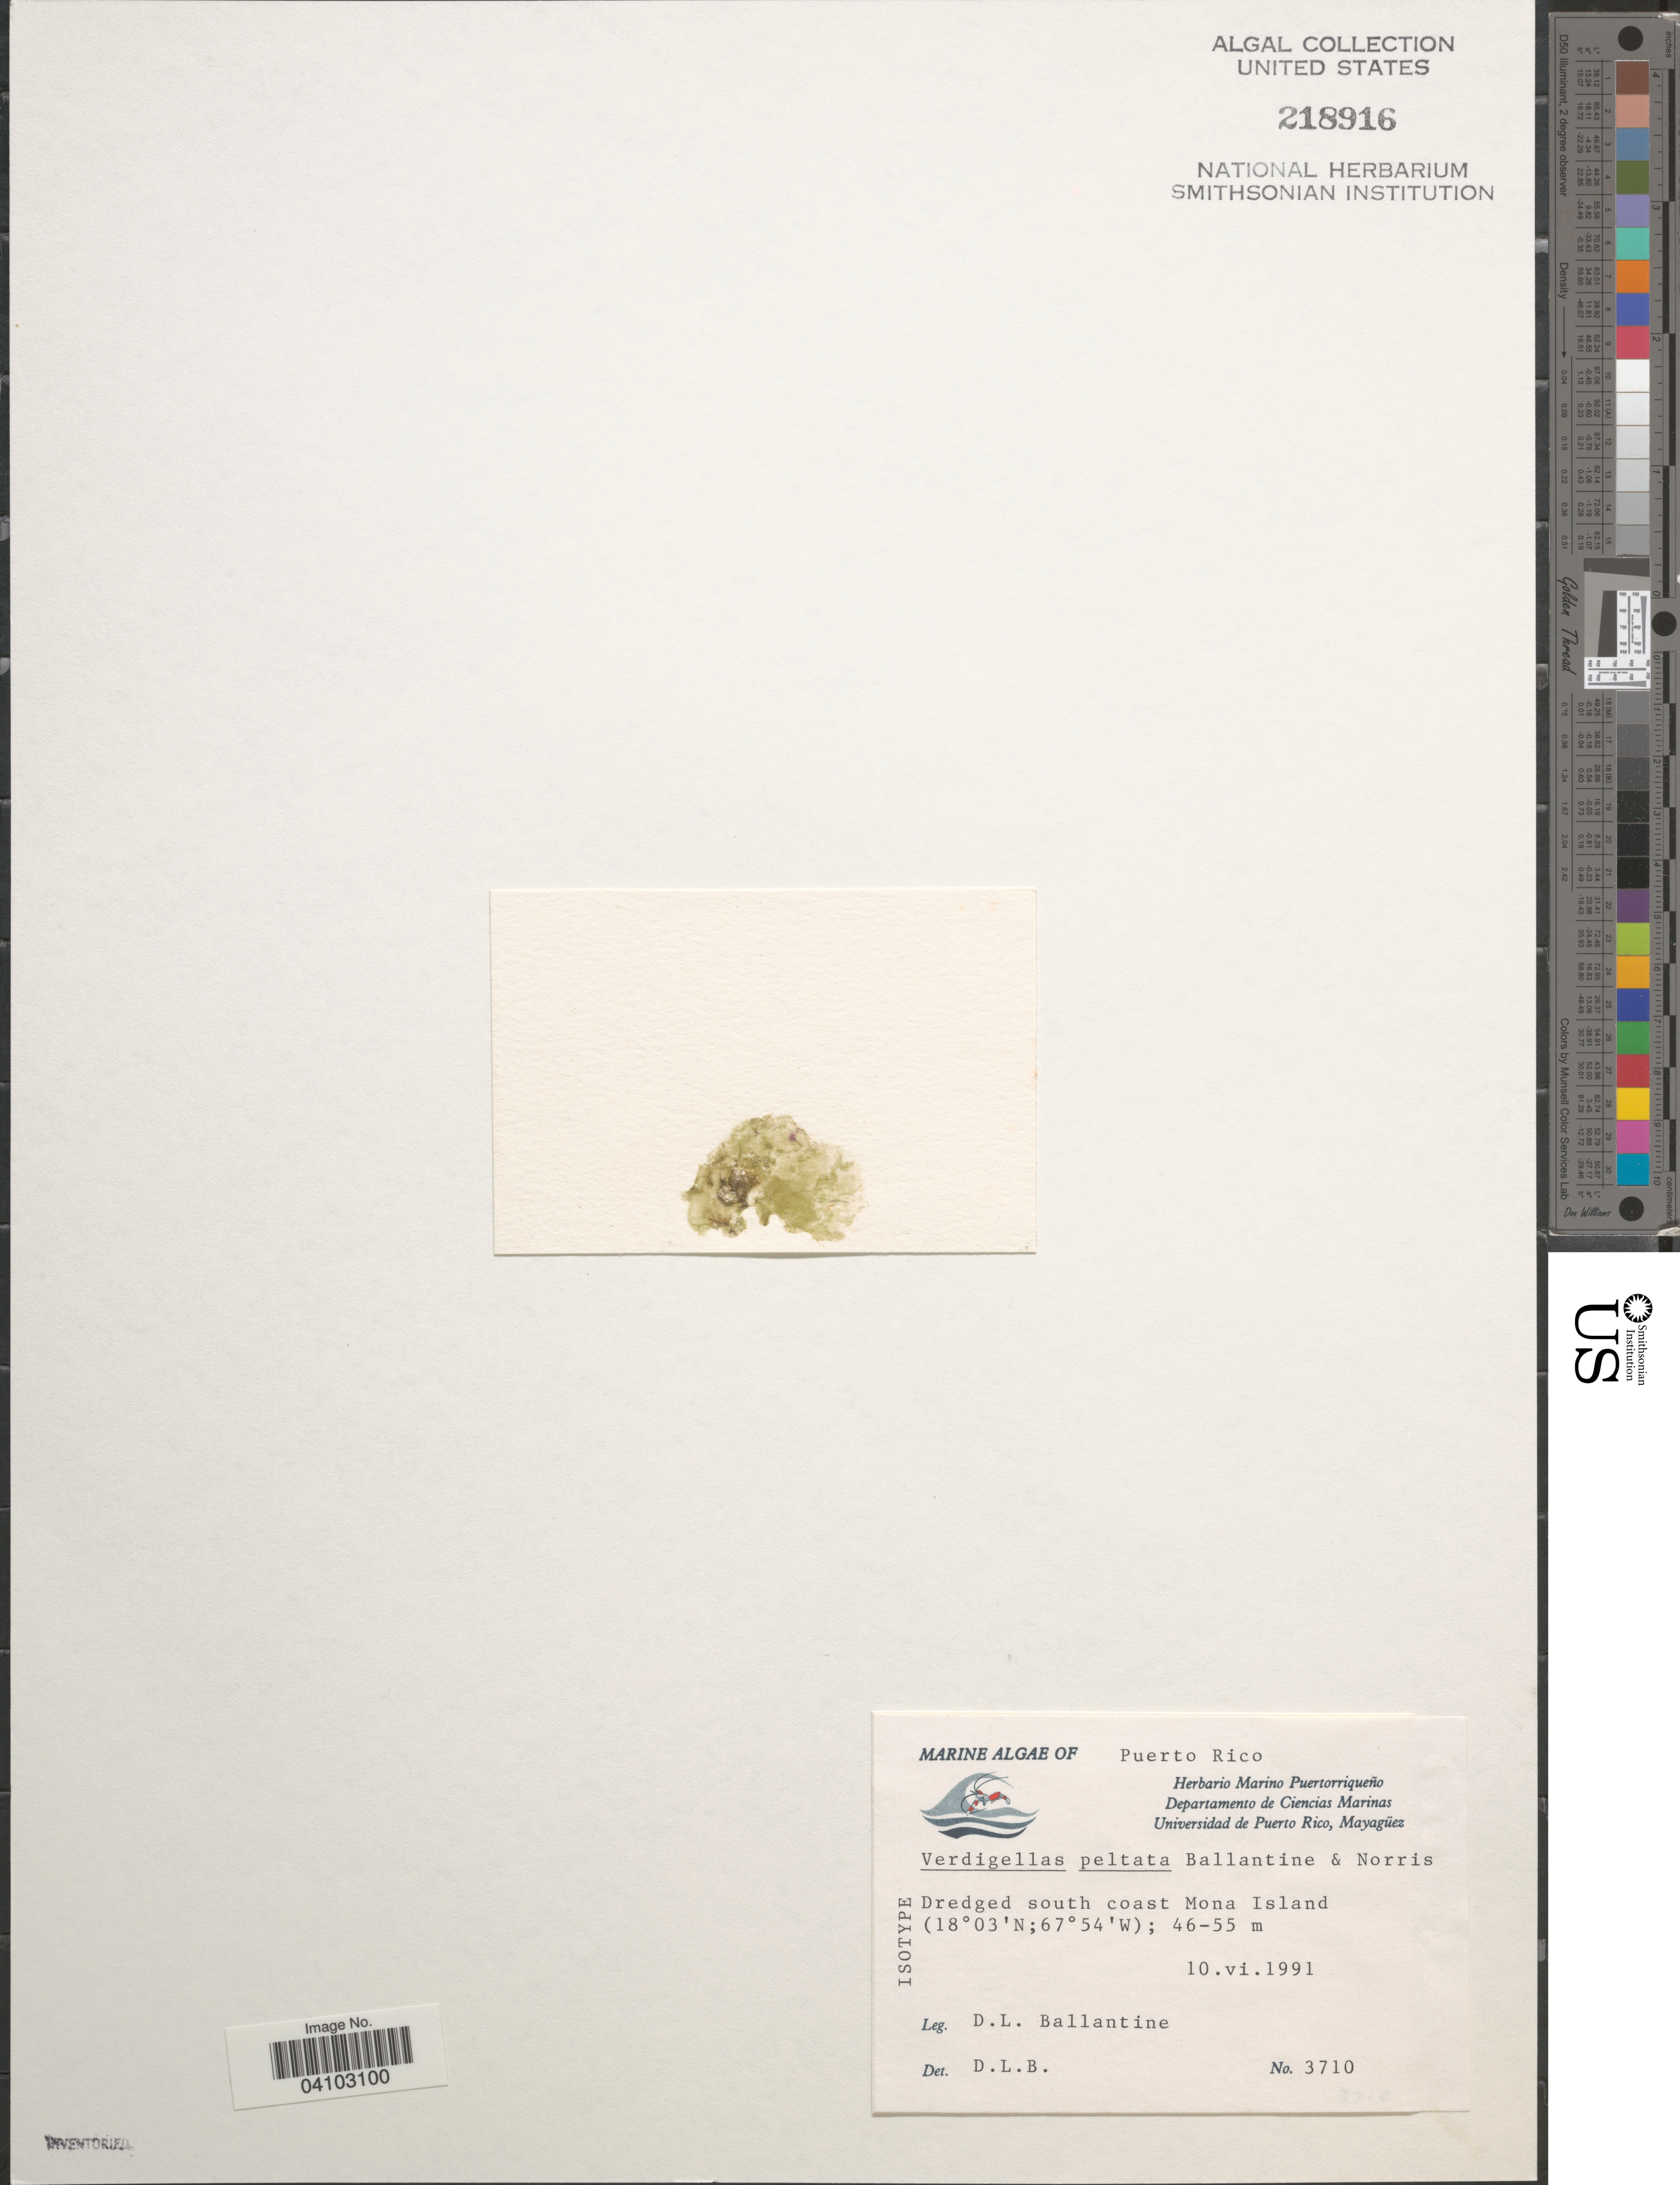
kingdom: Plantae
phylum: Chlorophyta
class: Prasinophyceae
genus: Verdigellas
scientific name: Verdigellas peltata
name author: D.L. Ballant. & J.N. Norris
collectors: D.L. Ballantine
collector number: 3710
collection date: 1991-06-10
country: Puerto Rico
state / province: Mayaguëz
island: Mona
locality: Dredged south coast Mona Island.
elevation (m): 46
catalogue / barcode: US 218916